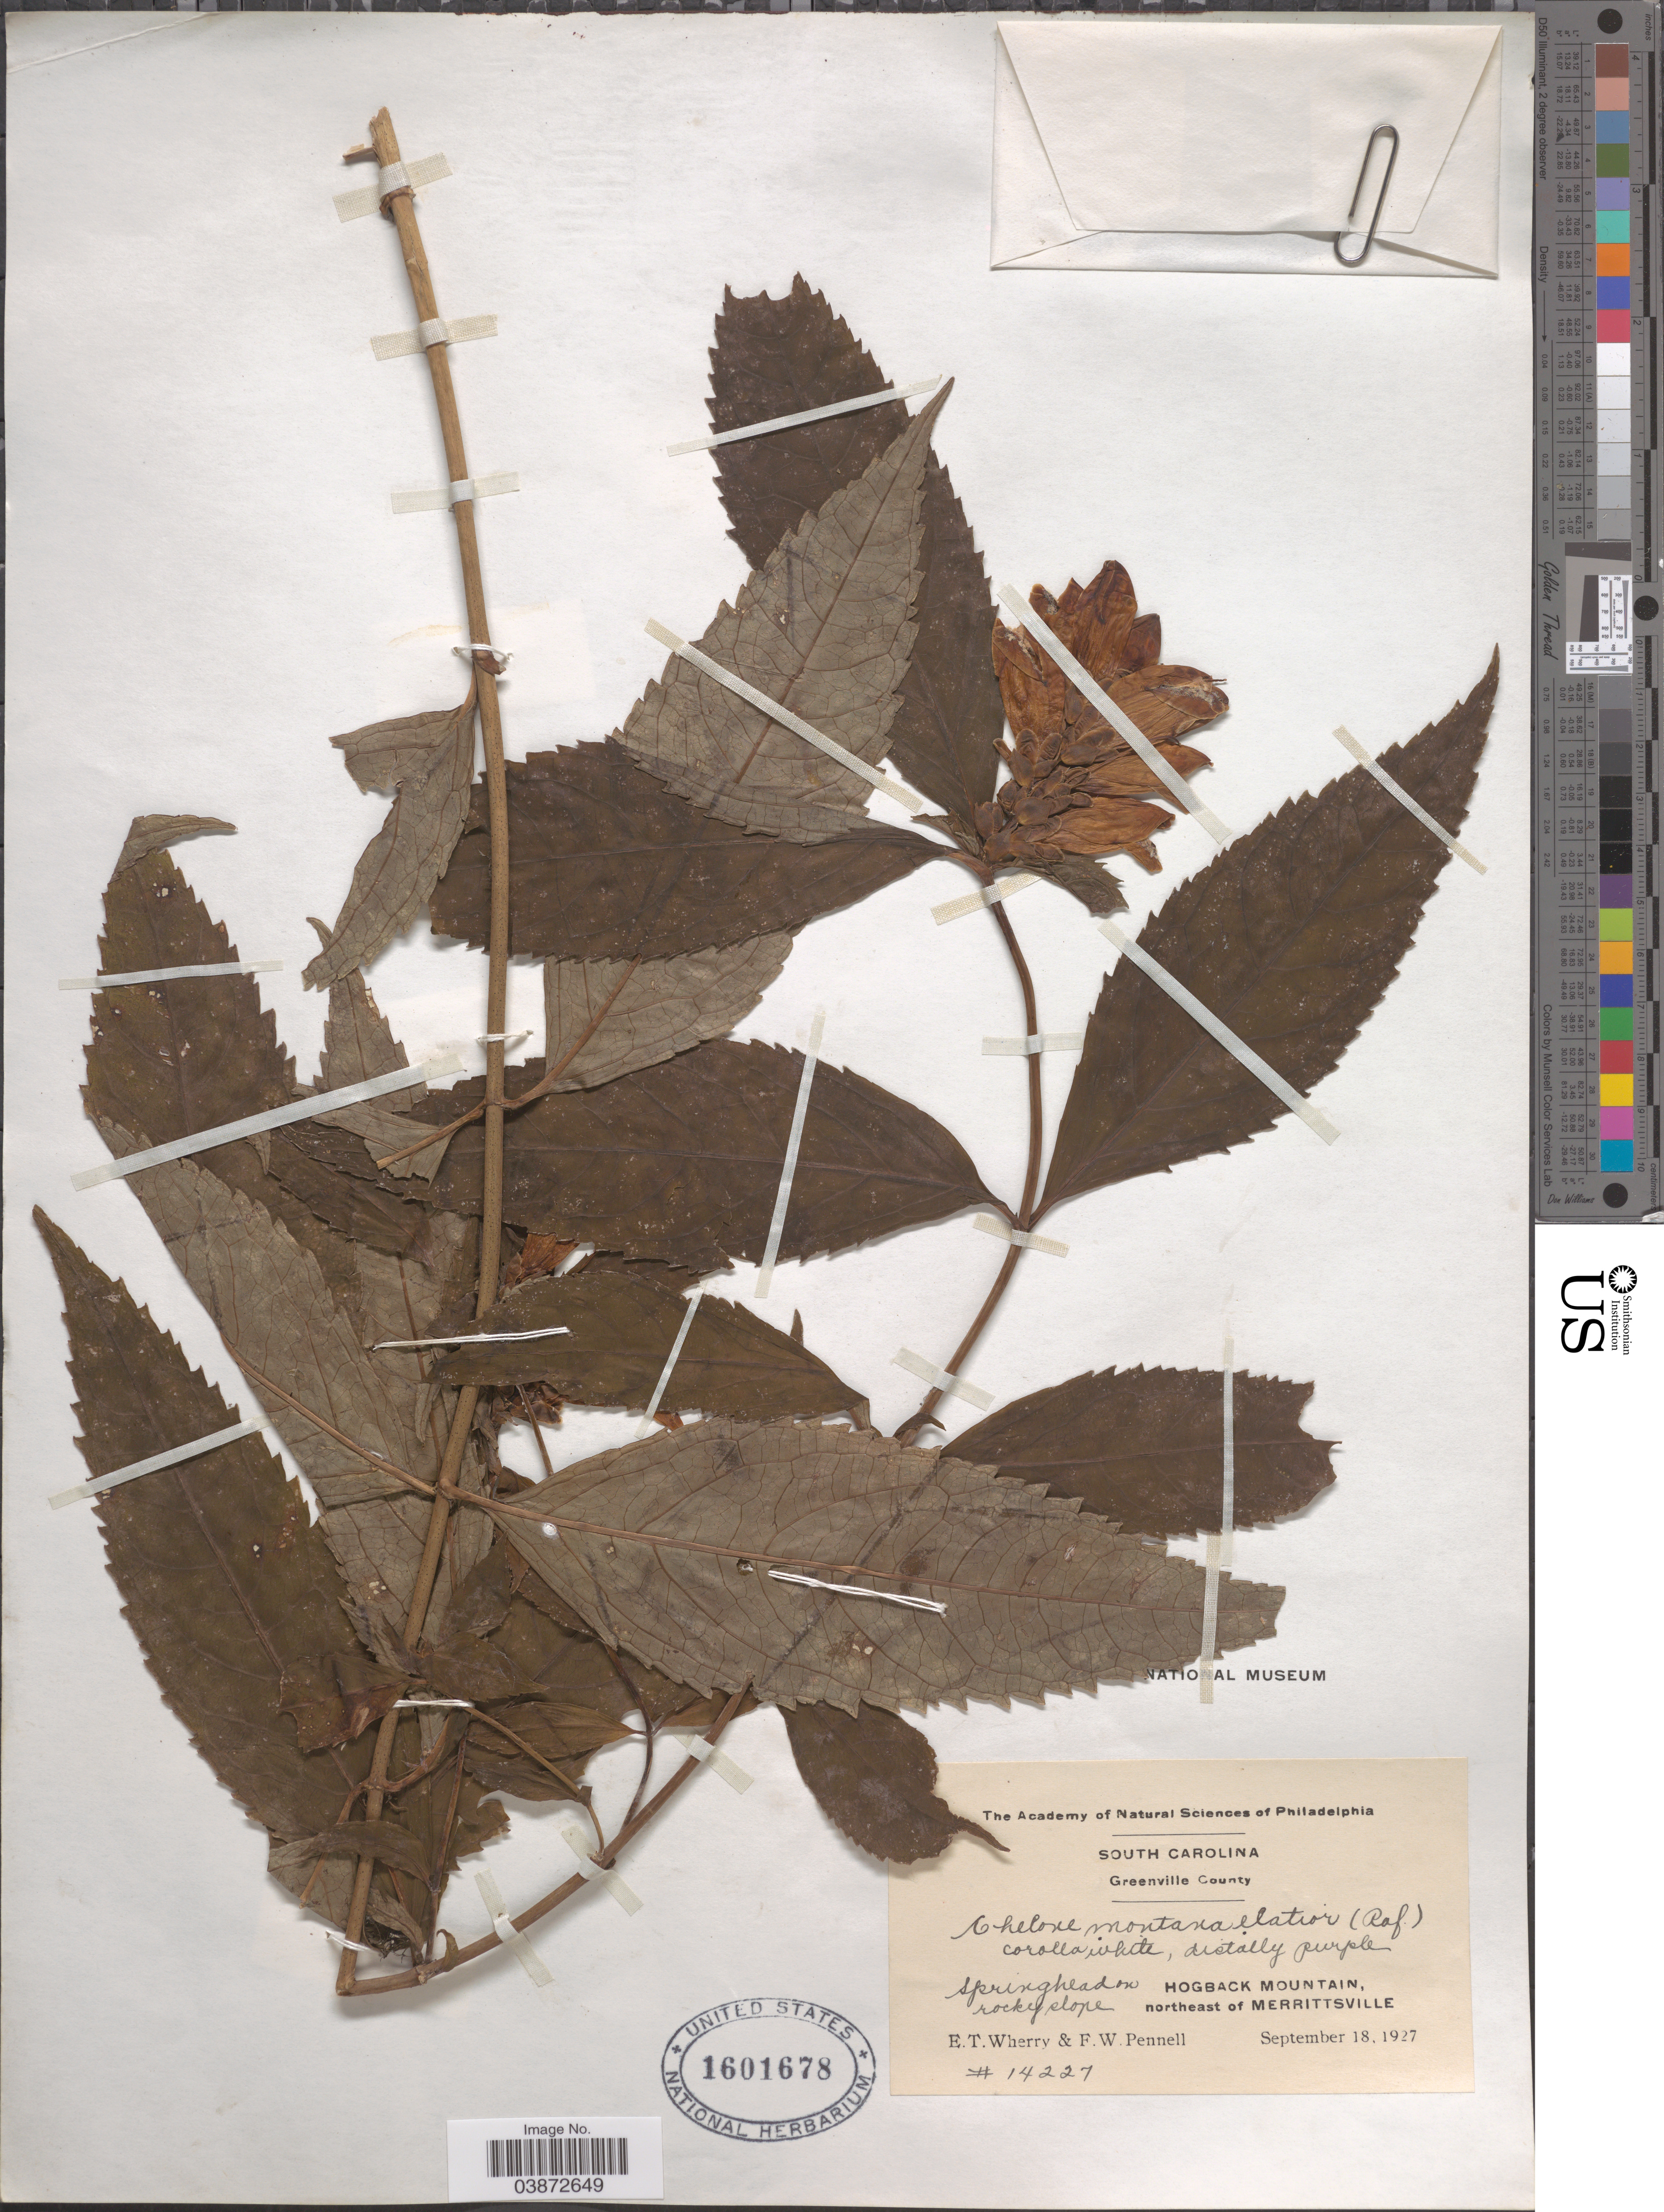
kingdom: Plantae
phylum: Tracheophyta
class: Magnoliopsida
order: Lamiales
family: Plantaginaceae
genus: Chelone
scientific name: Chelone montana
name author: (Raf.) Pennell & Wherry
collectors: E. T. Wherry & F. W. Pennell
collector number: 14227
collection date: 1927-09-18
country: United States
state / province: South Carolina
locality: Greenville County. Springhead on Hogback Mountain, northeast of Merrittsville.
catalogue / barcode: US 1601678